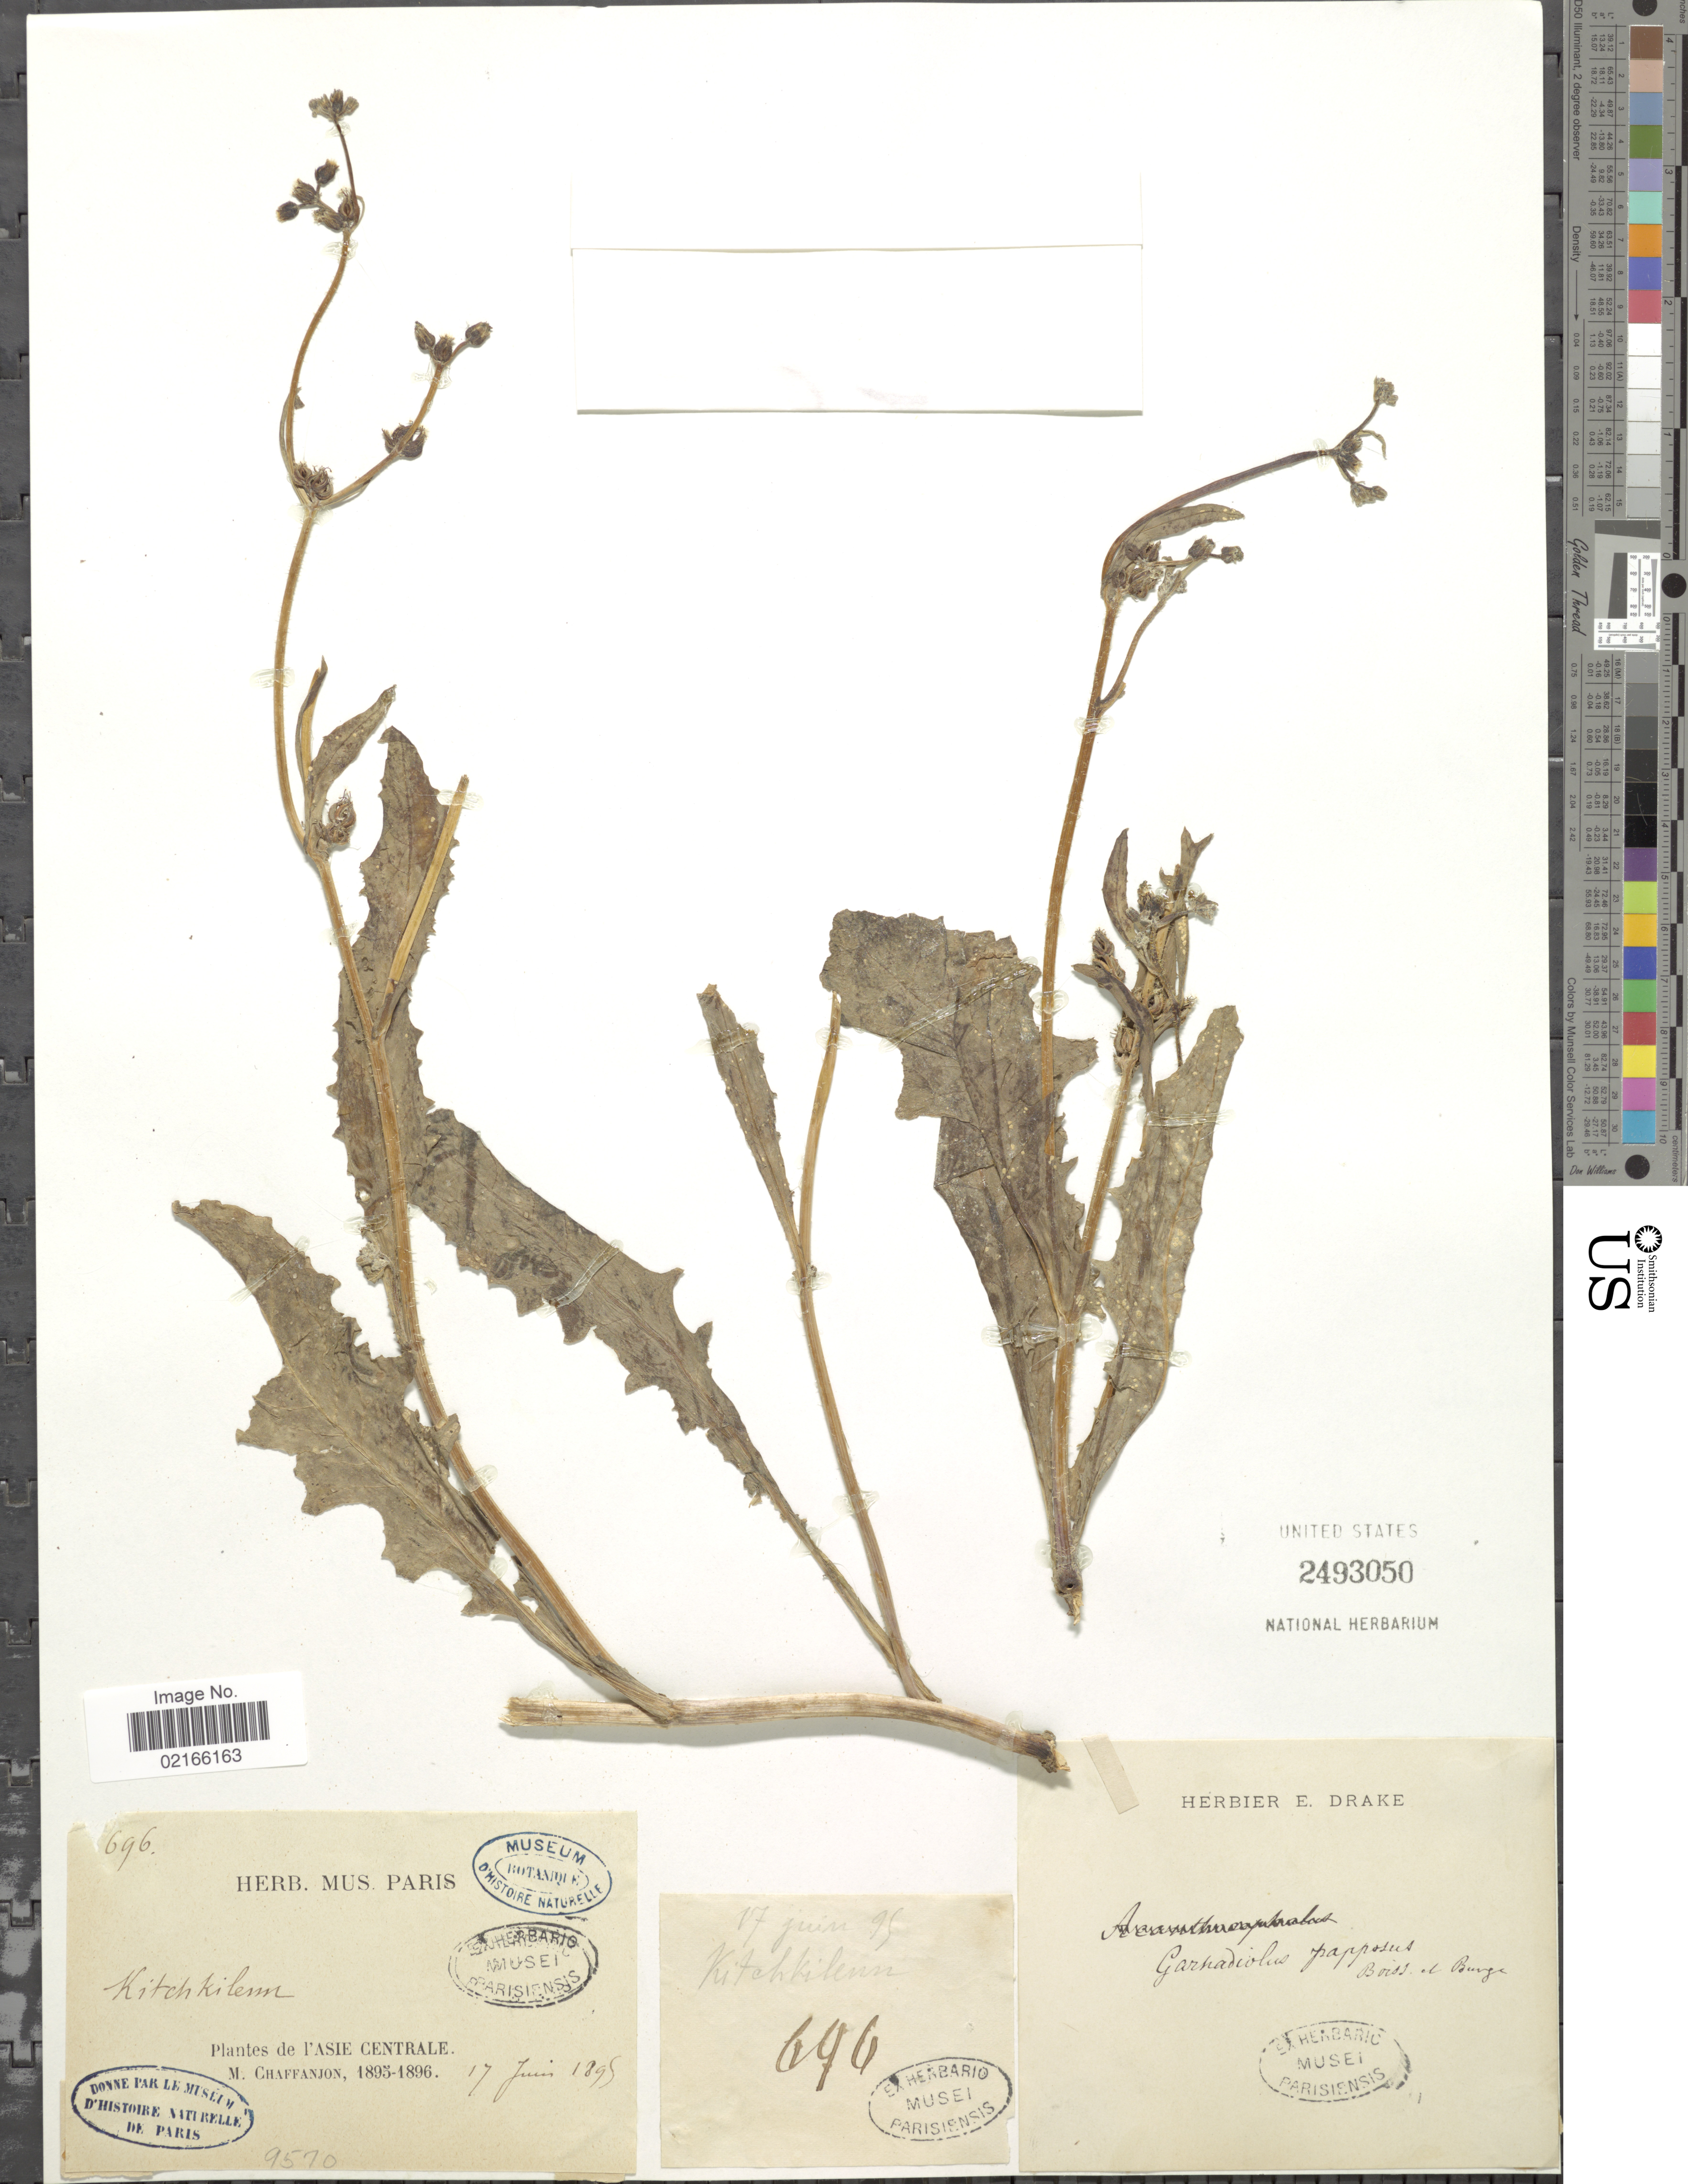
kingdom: Plantae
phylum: Tracheophyta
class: Magnoliopsida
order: Asterales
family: Asteraceae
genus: Garhadiolus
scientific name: Garhadiolus papposus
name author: Boiss. & Buhse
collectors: M. Chaffanjon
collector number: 696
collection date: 1895-06-17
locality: L'Asie Centrale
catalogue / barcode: US 2493050